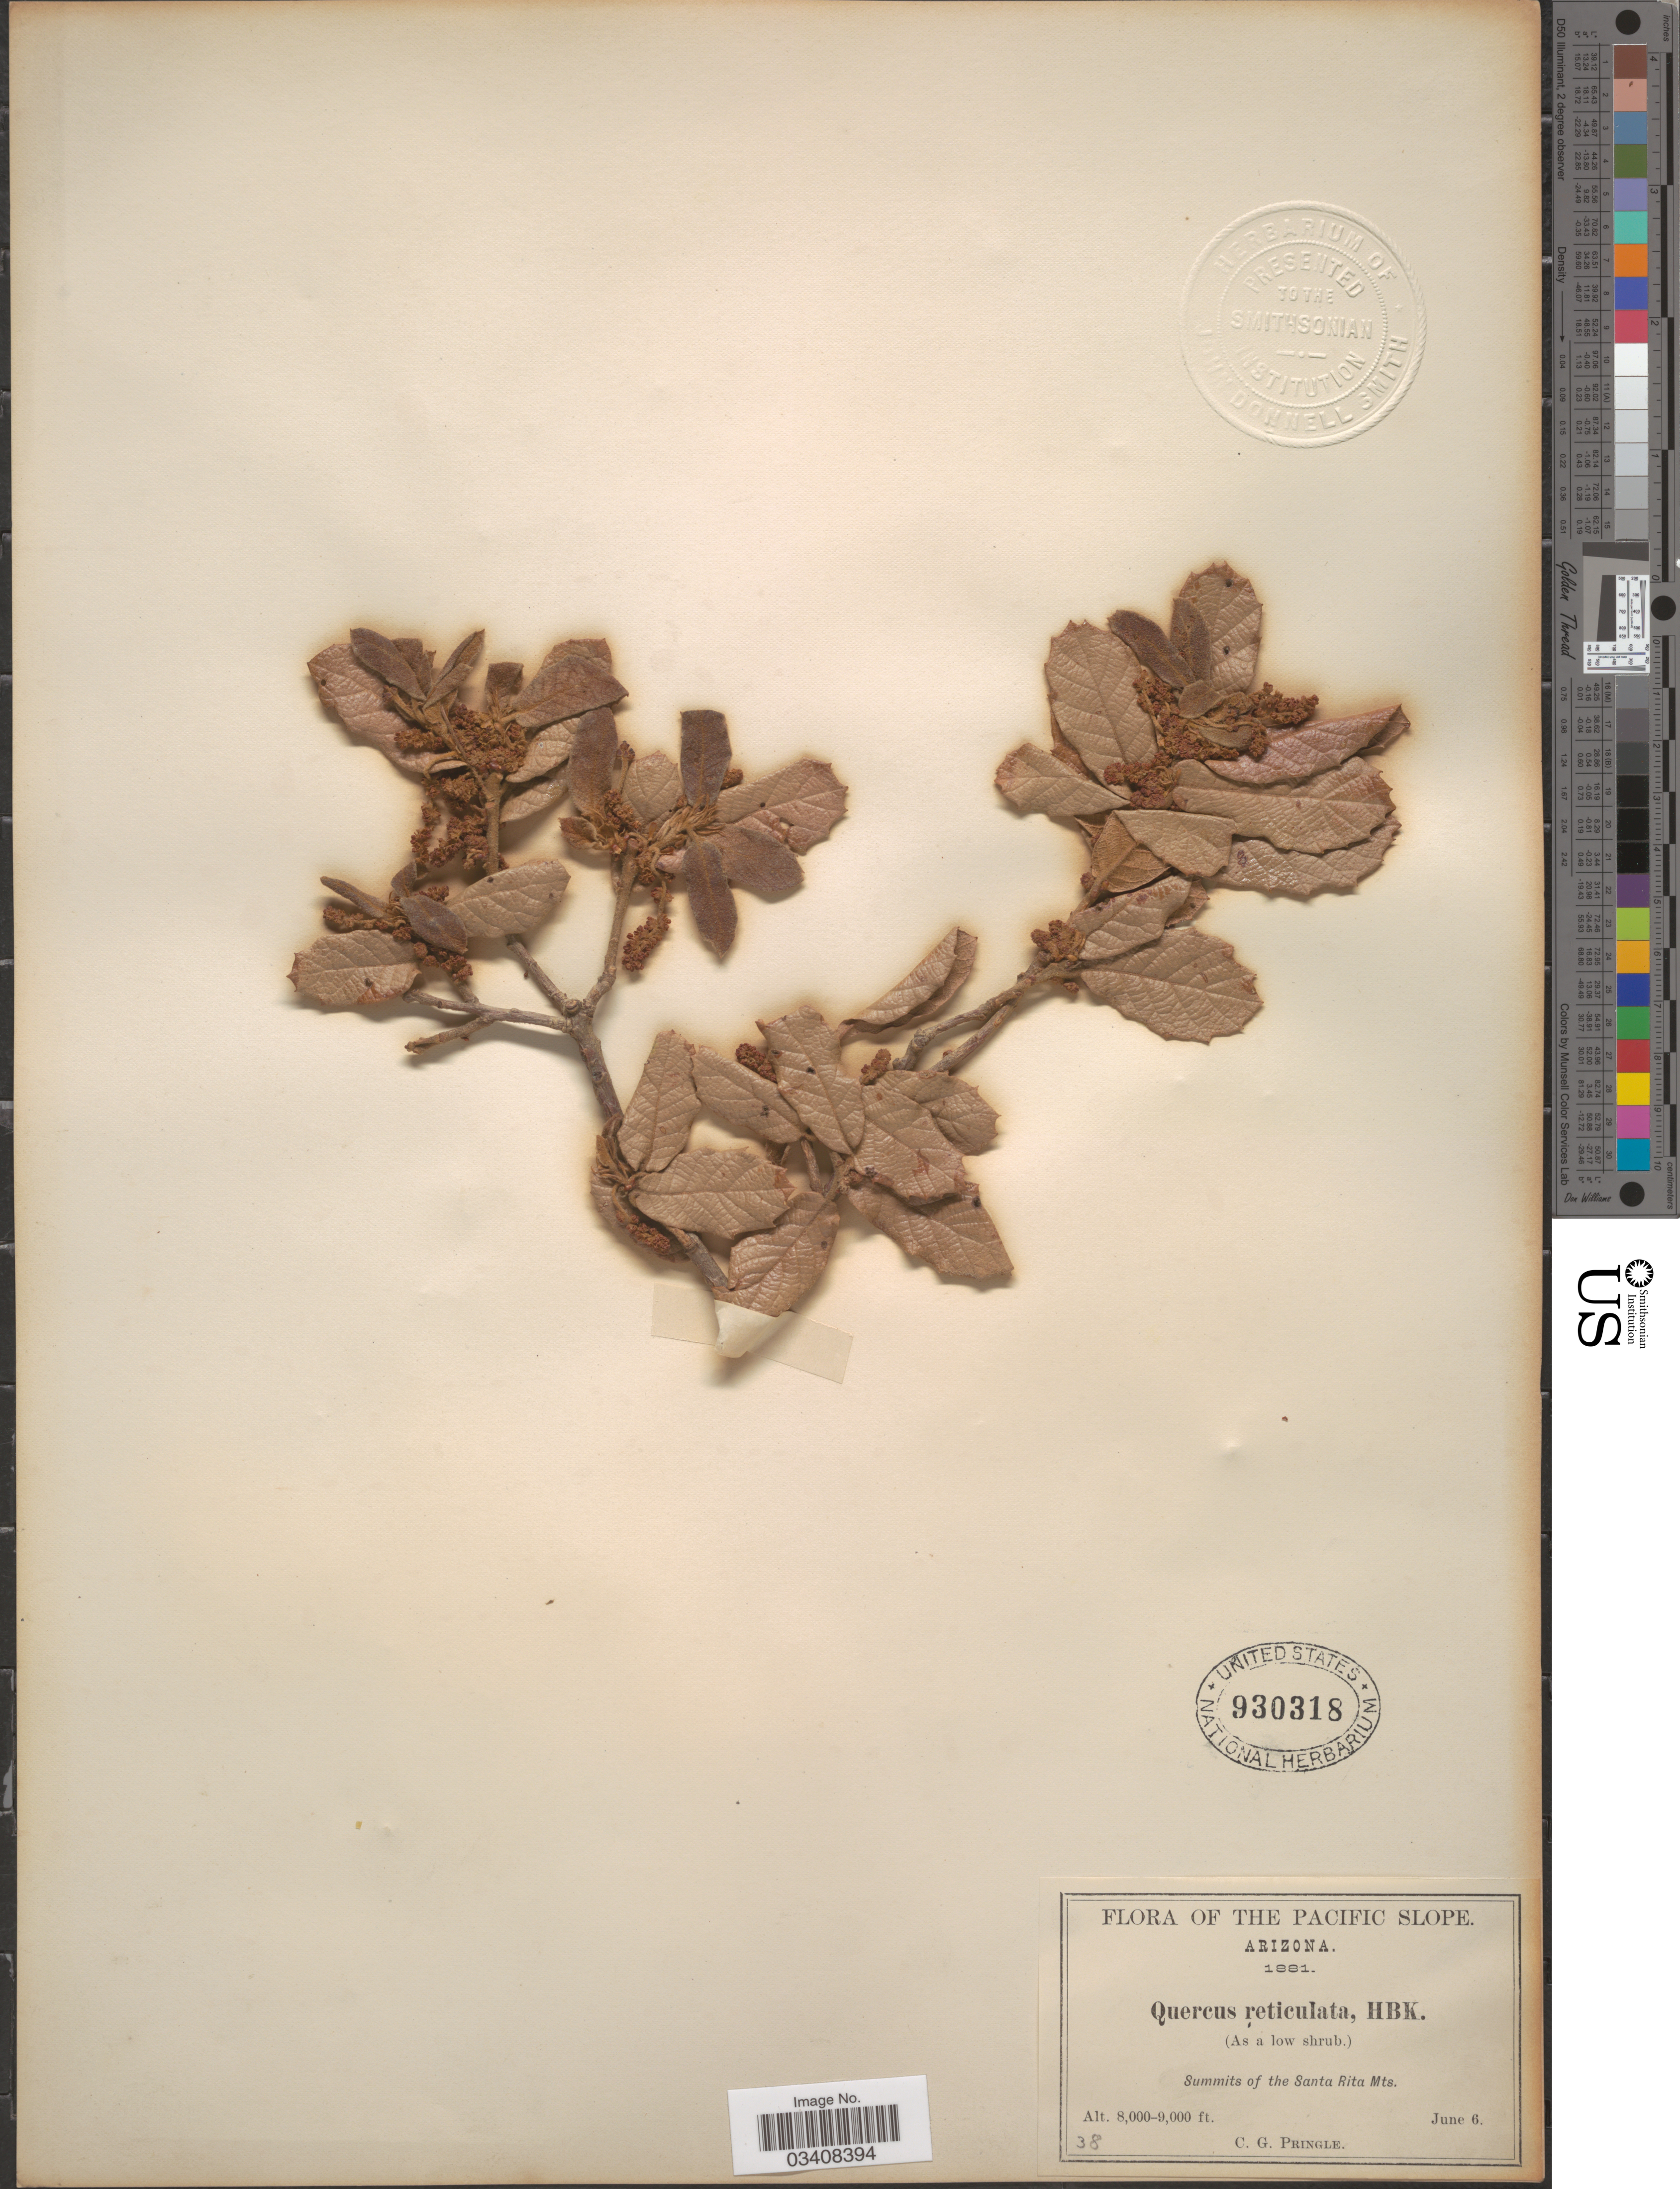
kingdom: Plantae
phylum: Tracheophyta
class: Magnoliopsida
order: Fagales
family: Fagaceae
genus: Quercus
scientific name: Quercus rugosa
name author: Née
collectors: C. G. Pringle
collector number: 38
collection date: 1881-06-06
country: United States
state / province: Arizona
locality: The Pacific Slope. Summits of Santa Rita Mts.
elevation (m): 2438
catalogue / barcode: US 930318